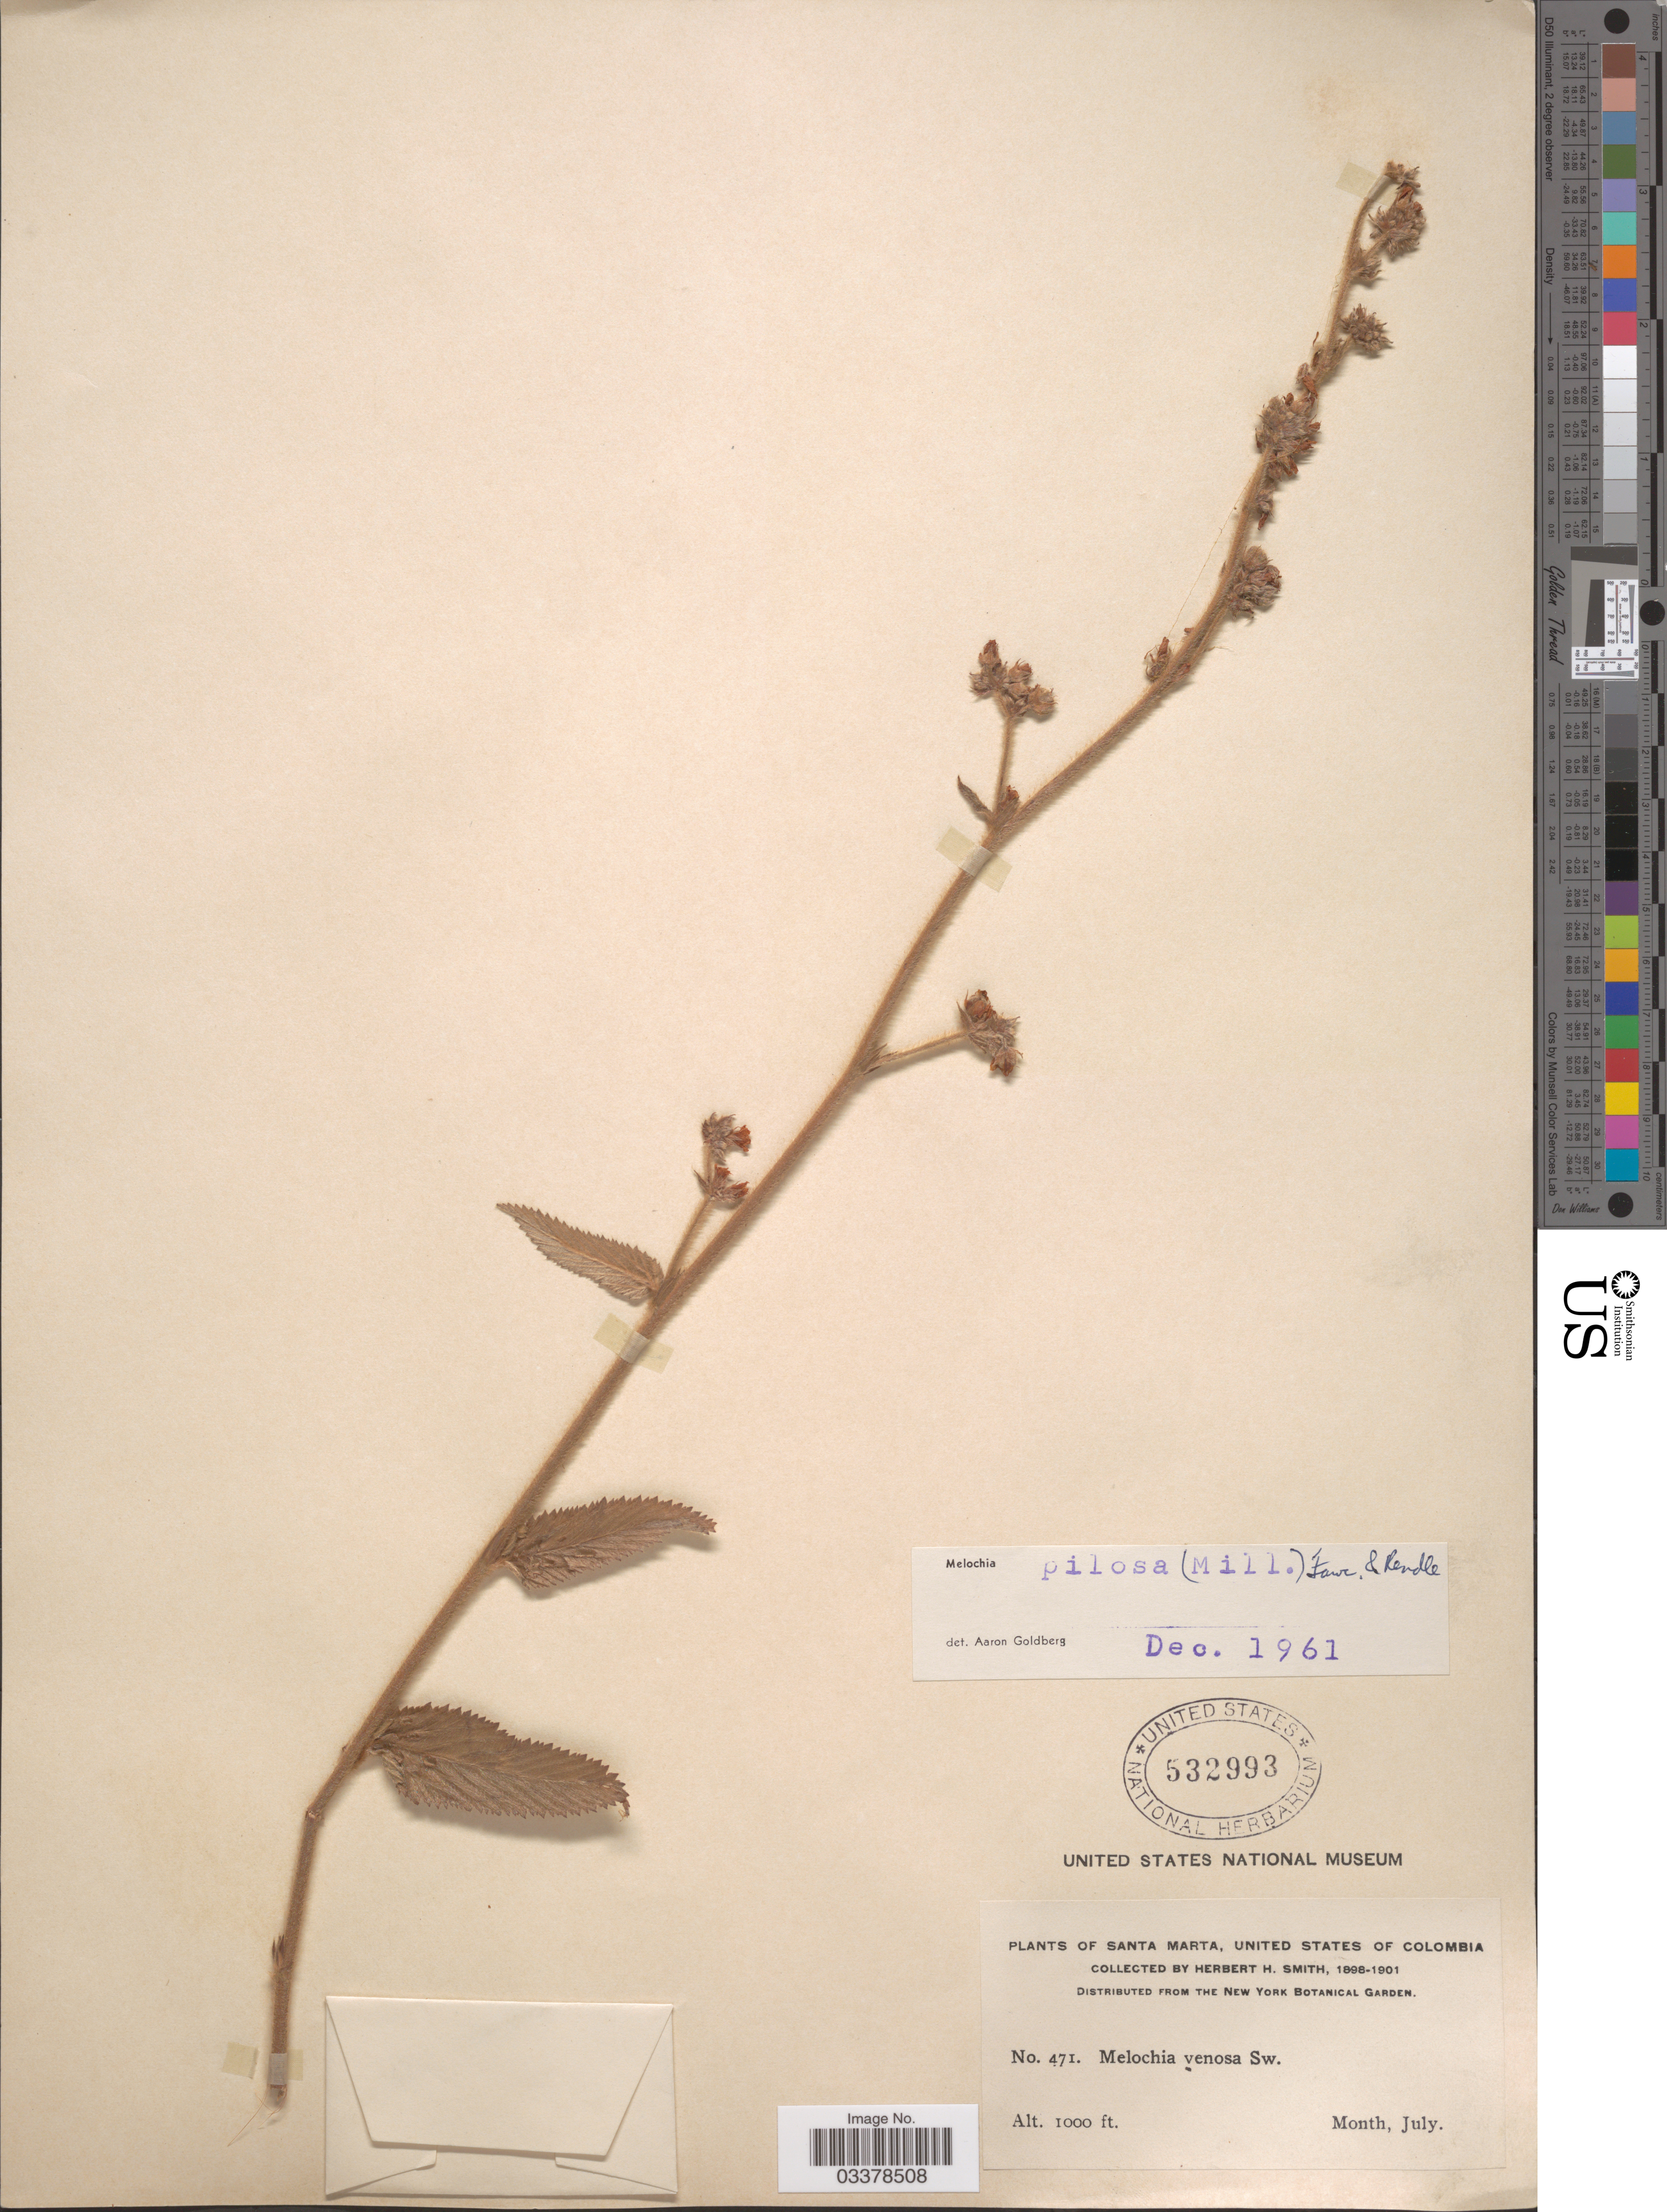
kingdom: Plantae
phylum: Tracheophyta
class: Magnoliopsida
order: Malvales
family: Malvaceae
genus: Melochia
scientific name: Melochia pilosa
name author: (Mill.) Fawc. & Rendle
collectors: Herbert H. Smith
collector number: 471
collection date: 1898-07/1901-07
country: Colombia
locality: Santa Marta, United States of Colombia.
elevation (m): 305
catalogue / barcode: US 532993